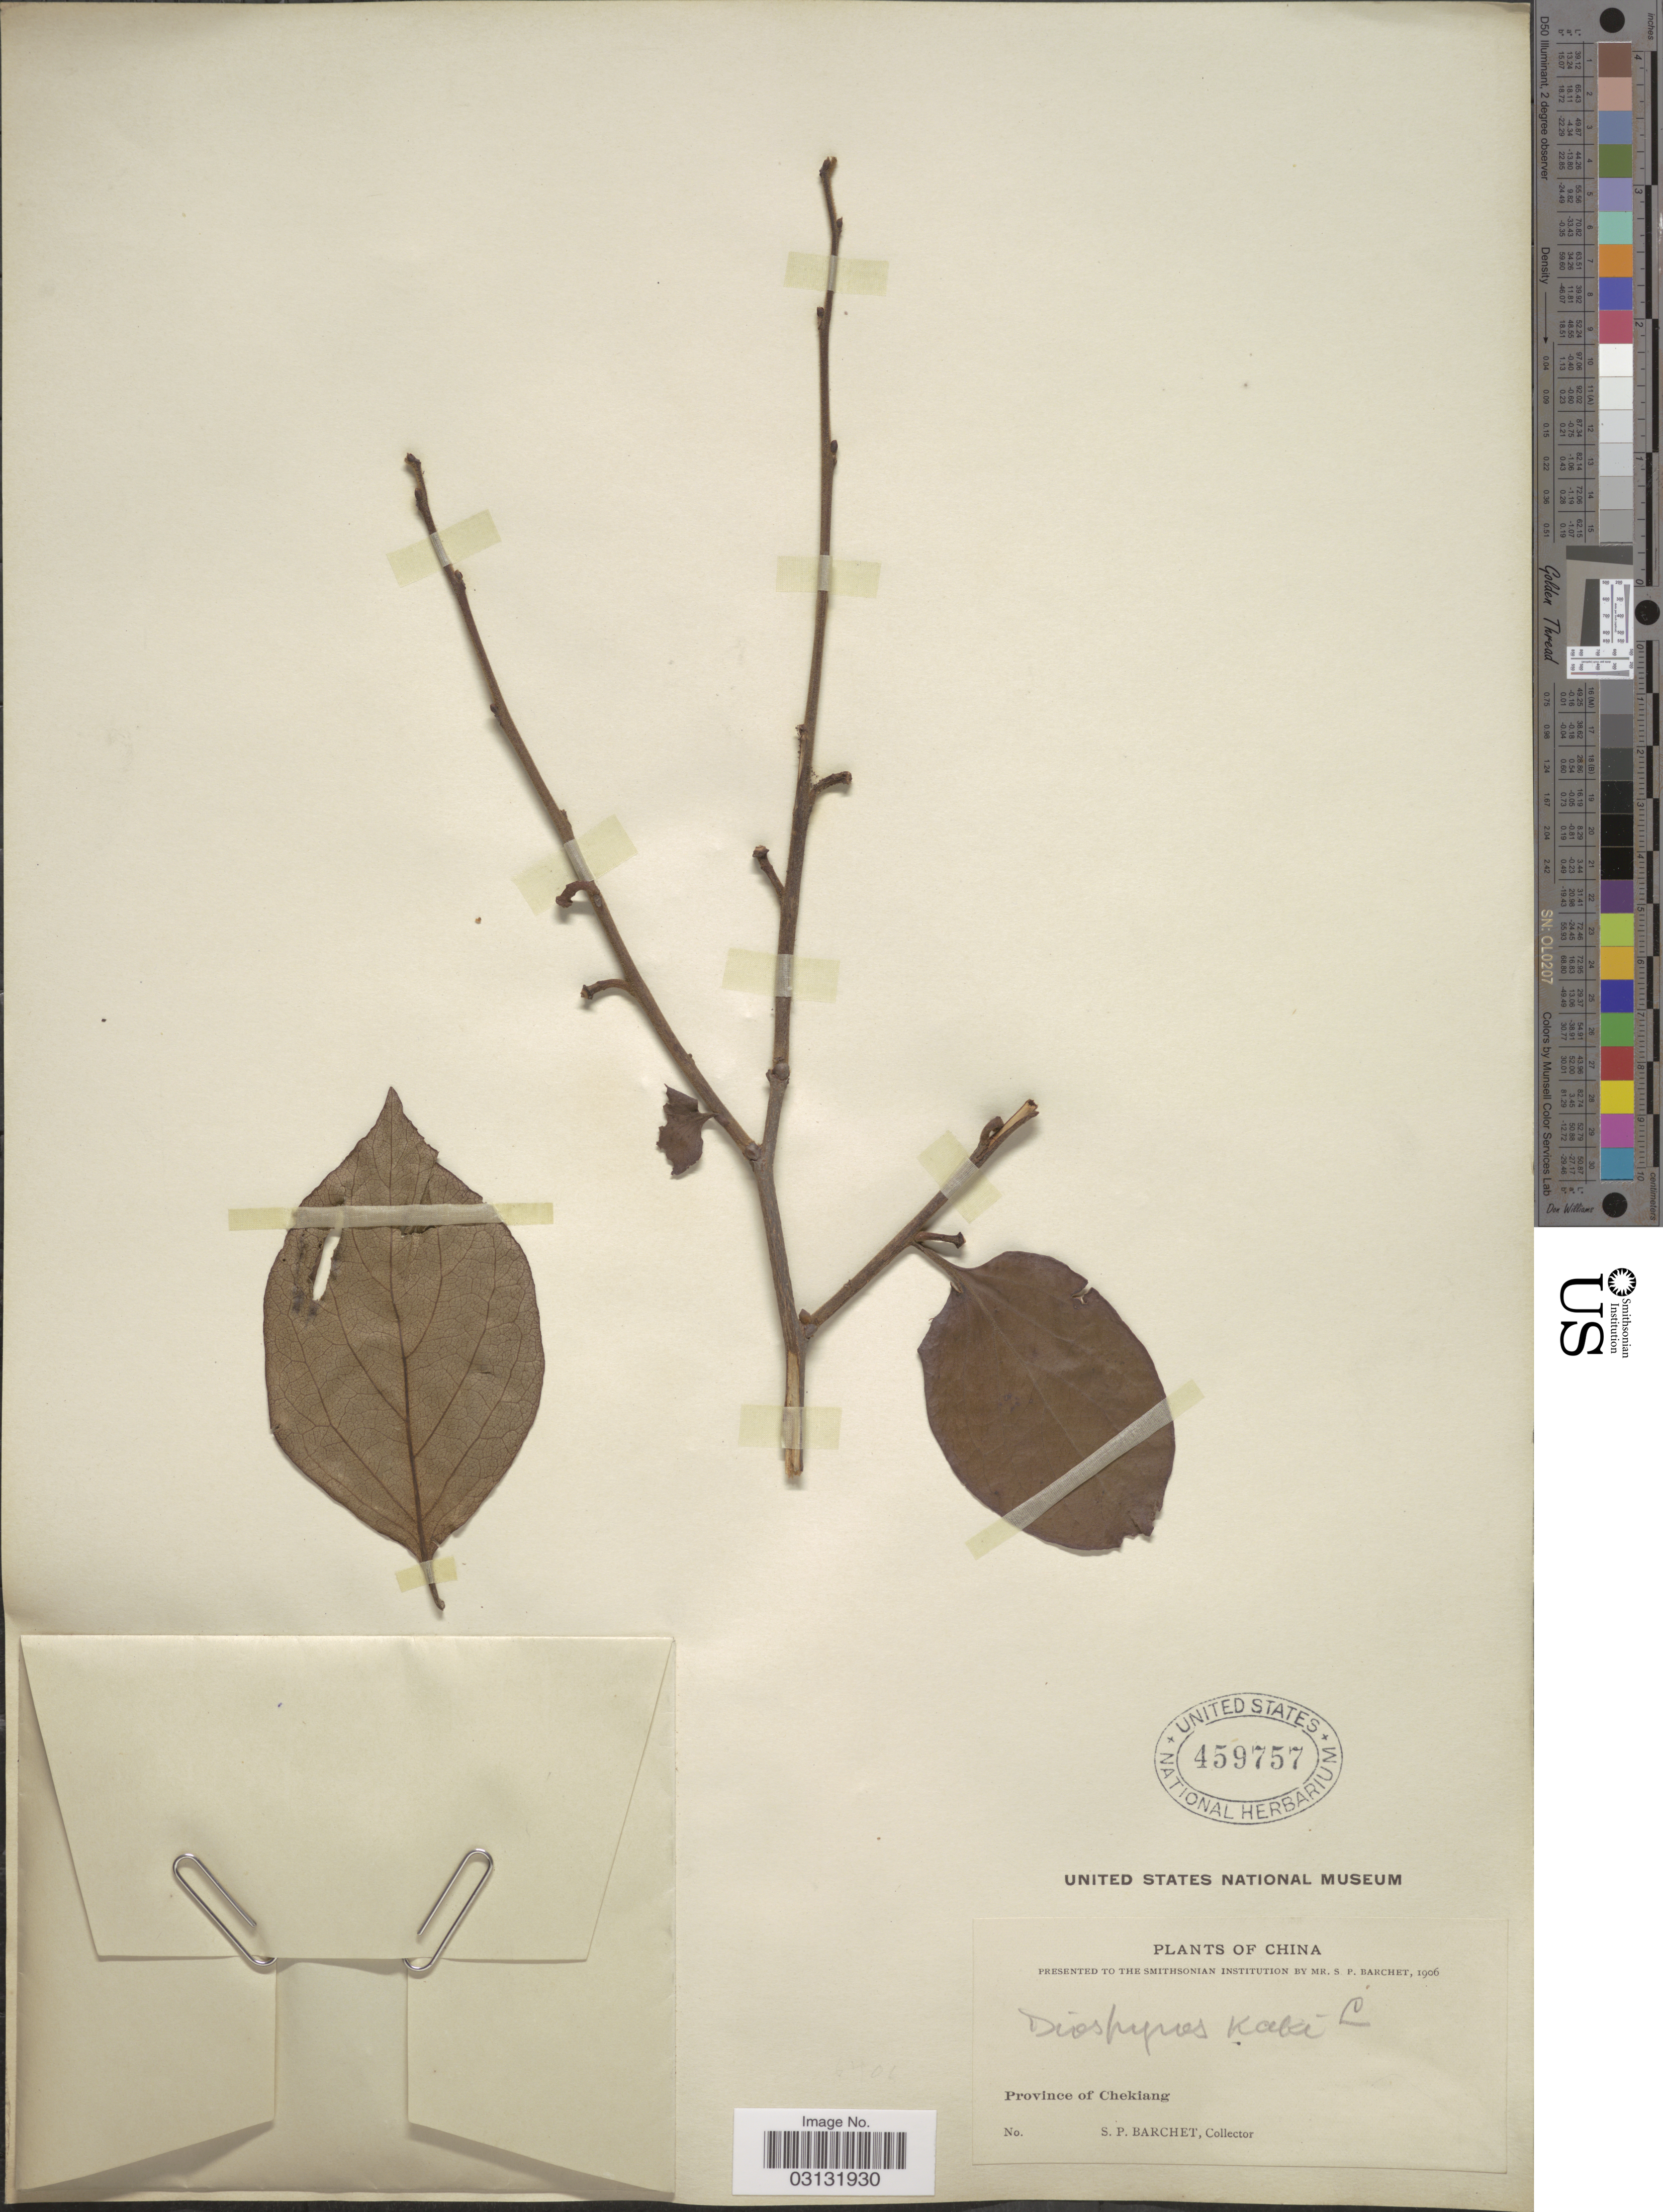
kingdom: Plantae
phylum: Tracheophyta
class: Magnoliopsida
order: Ericales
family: Ebenaceae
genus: Diospyros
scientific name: Diospyros kaki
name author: Thunb.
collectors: S. P. Barchet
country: China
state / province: Zhejiang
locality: Province of Chekiang.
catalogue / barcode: US 459757